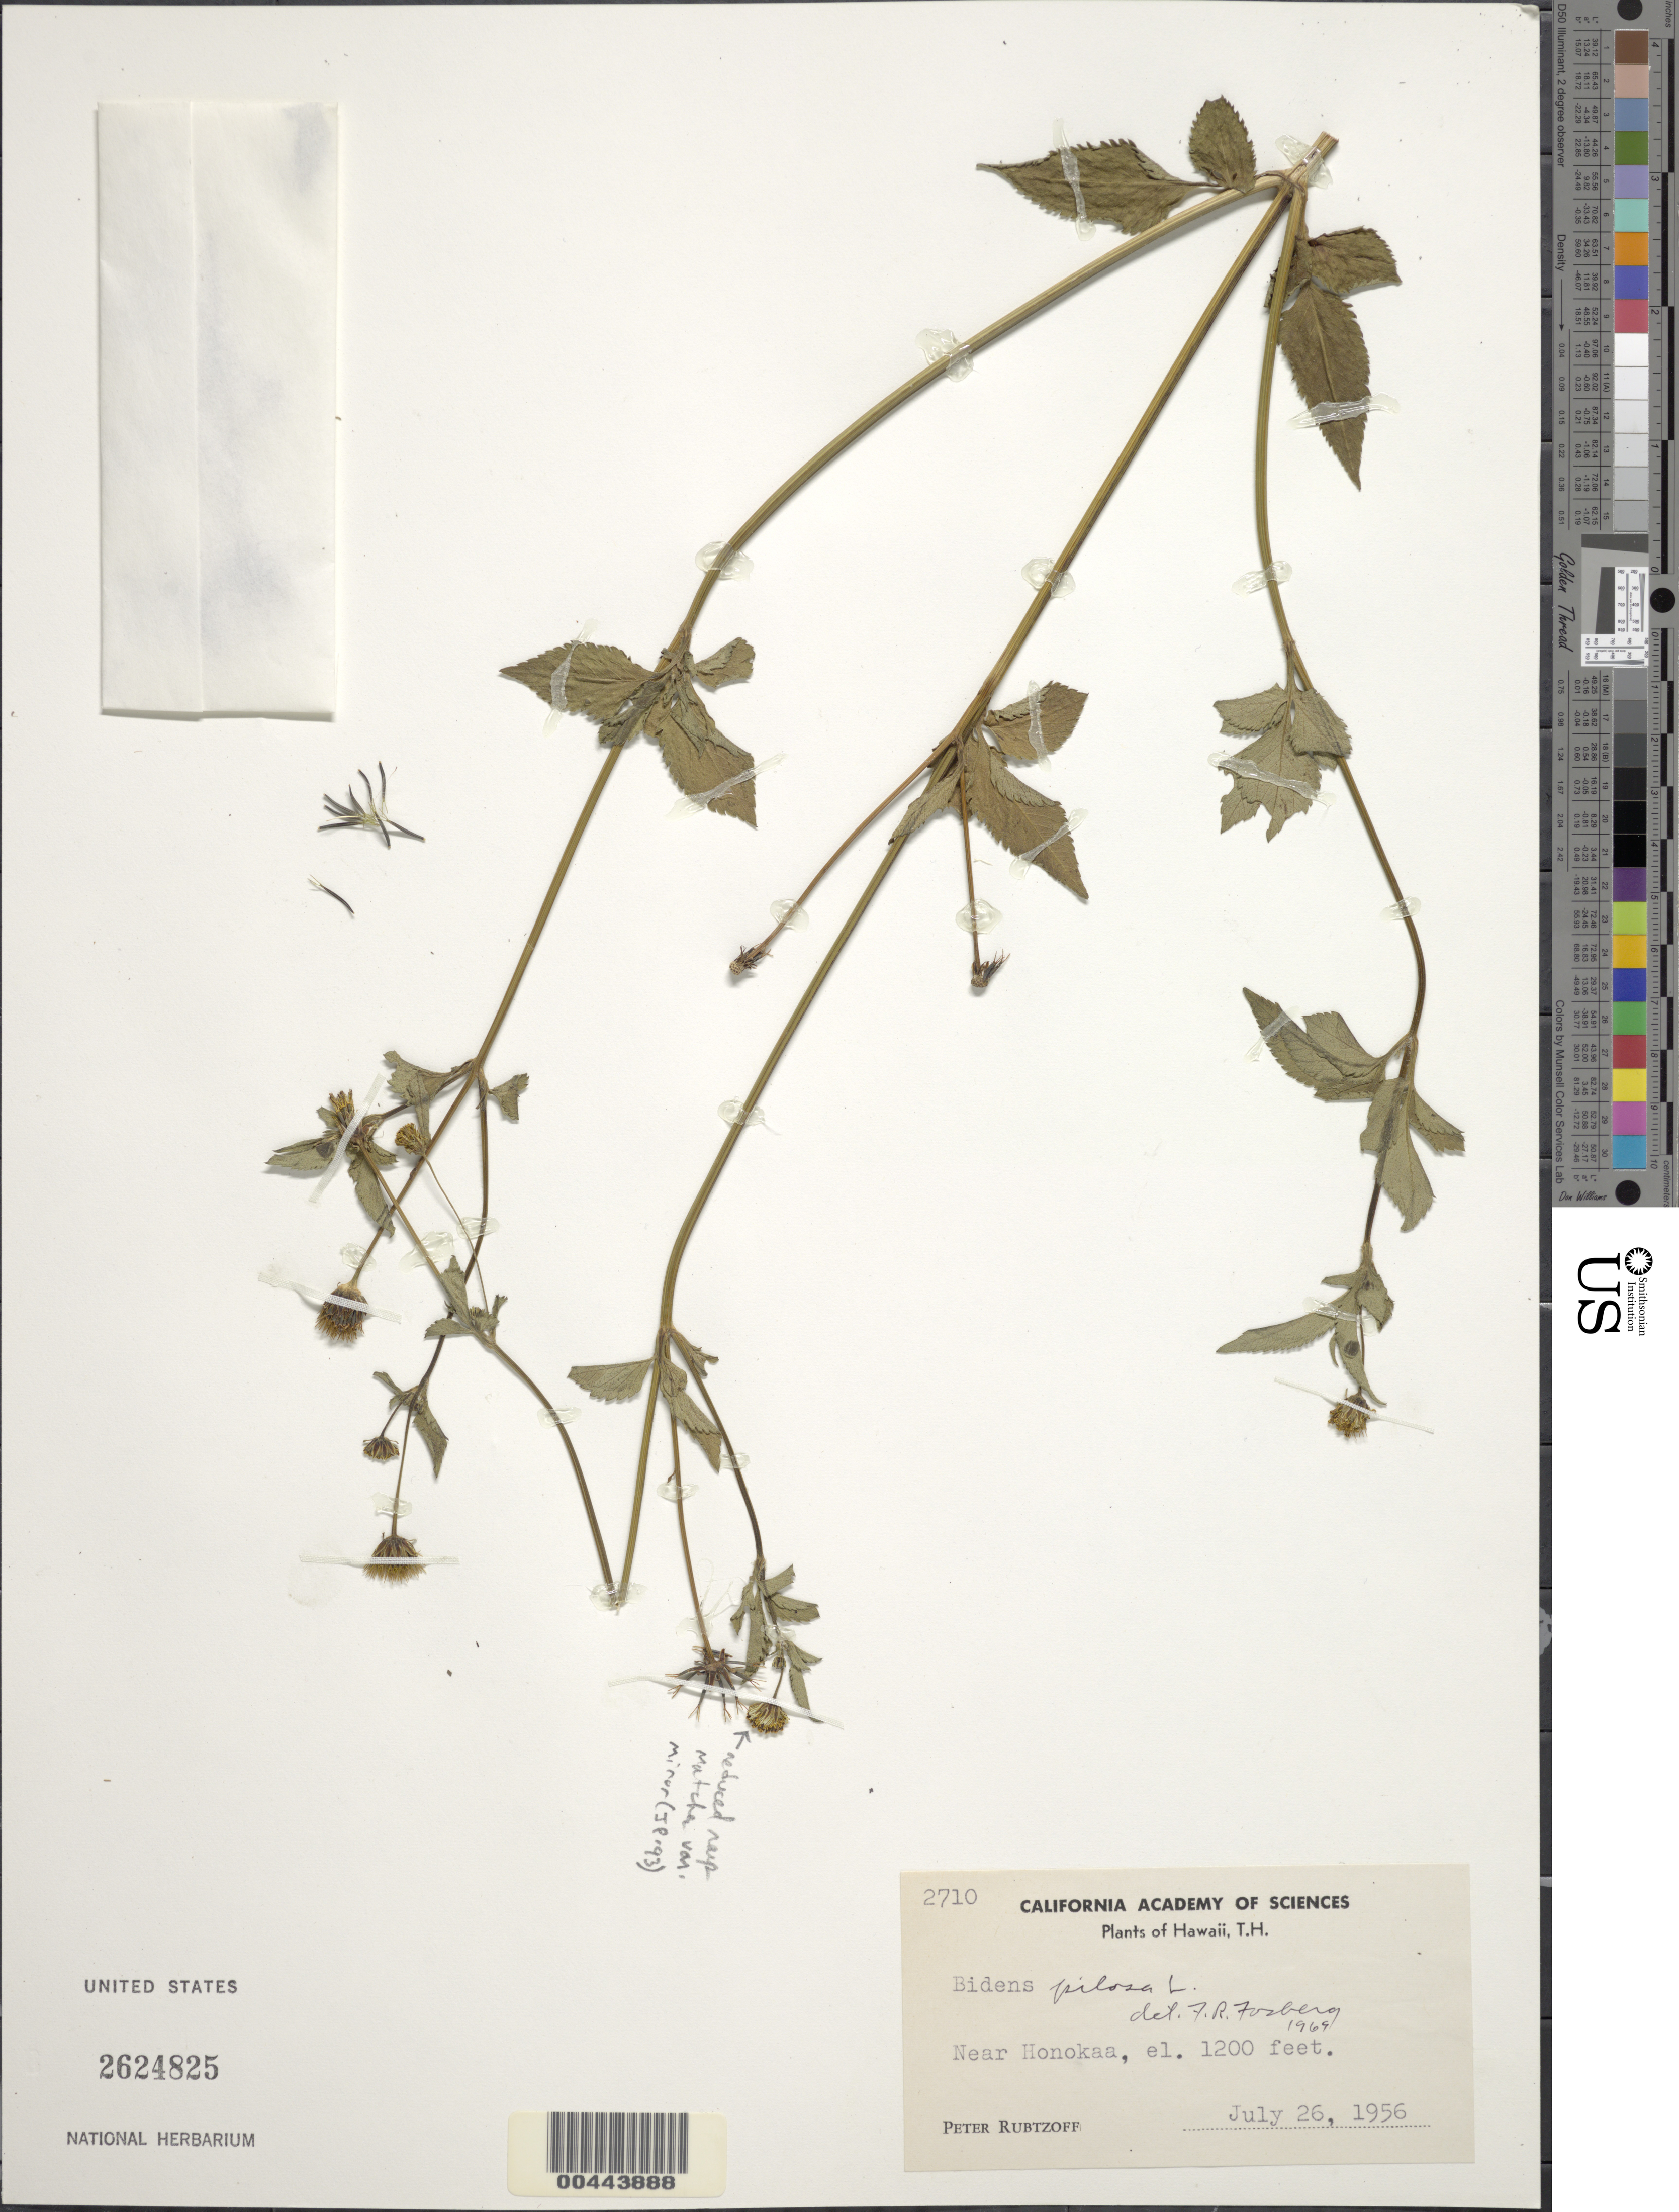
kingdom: Plantae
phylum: Tracheophyta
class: Magnoliopsida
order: Asterales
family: Asteraceae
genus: Bidens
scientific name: Bidens pilosa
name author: L.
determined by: Fosberg, F. R.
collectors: P. Rubtzoff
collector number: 2710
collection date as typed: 26 Jul 1956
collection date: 1956-07-26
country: United States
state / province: Hawaii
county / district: Honolulu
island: Oahu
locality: Near Honokaa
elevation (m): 366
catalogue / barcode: US 2624825